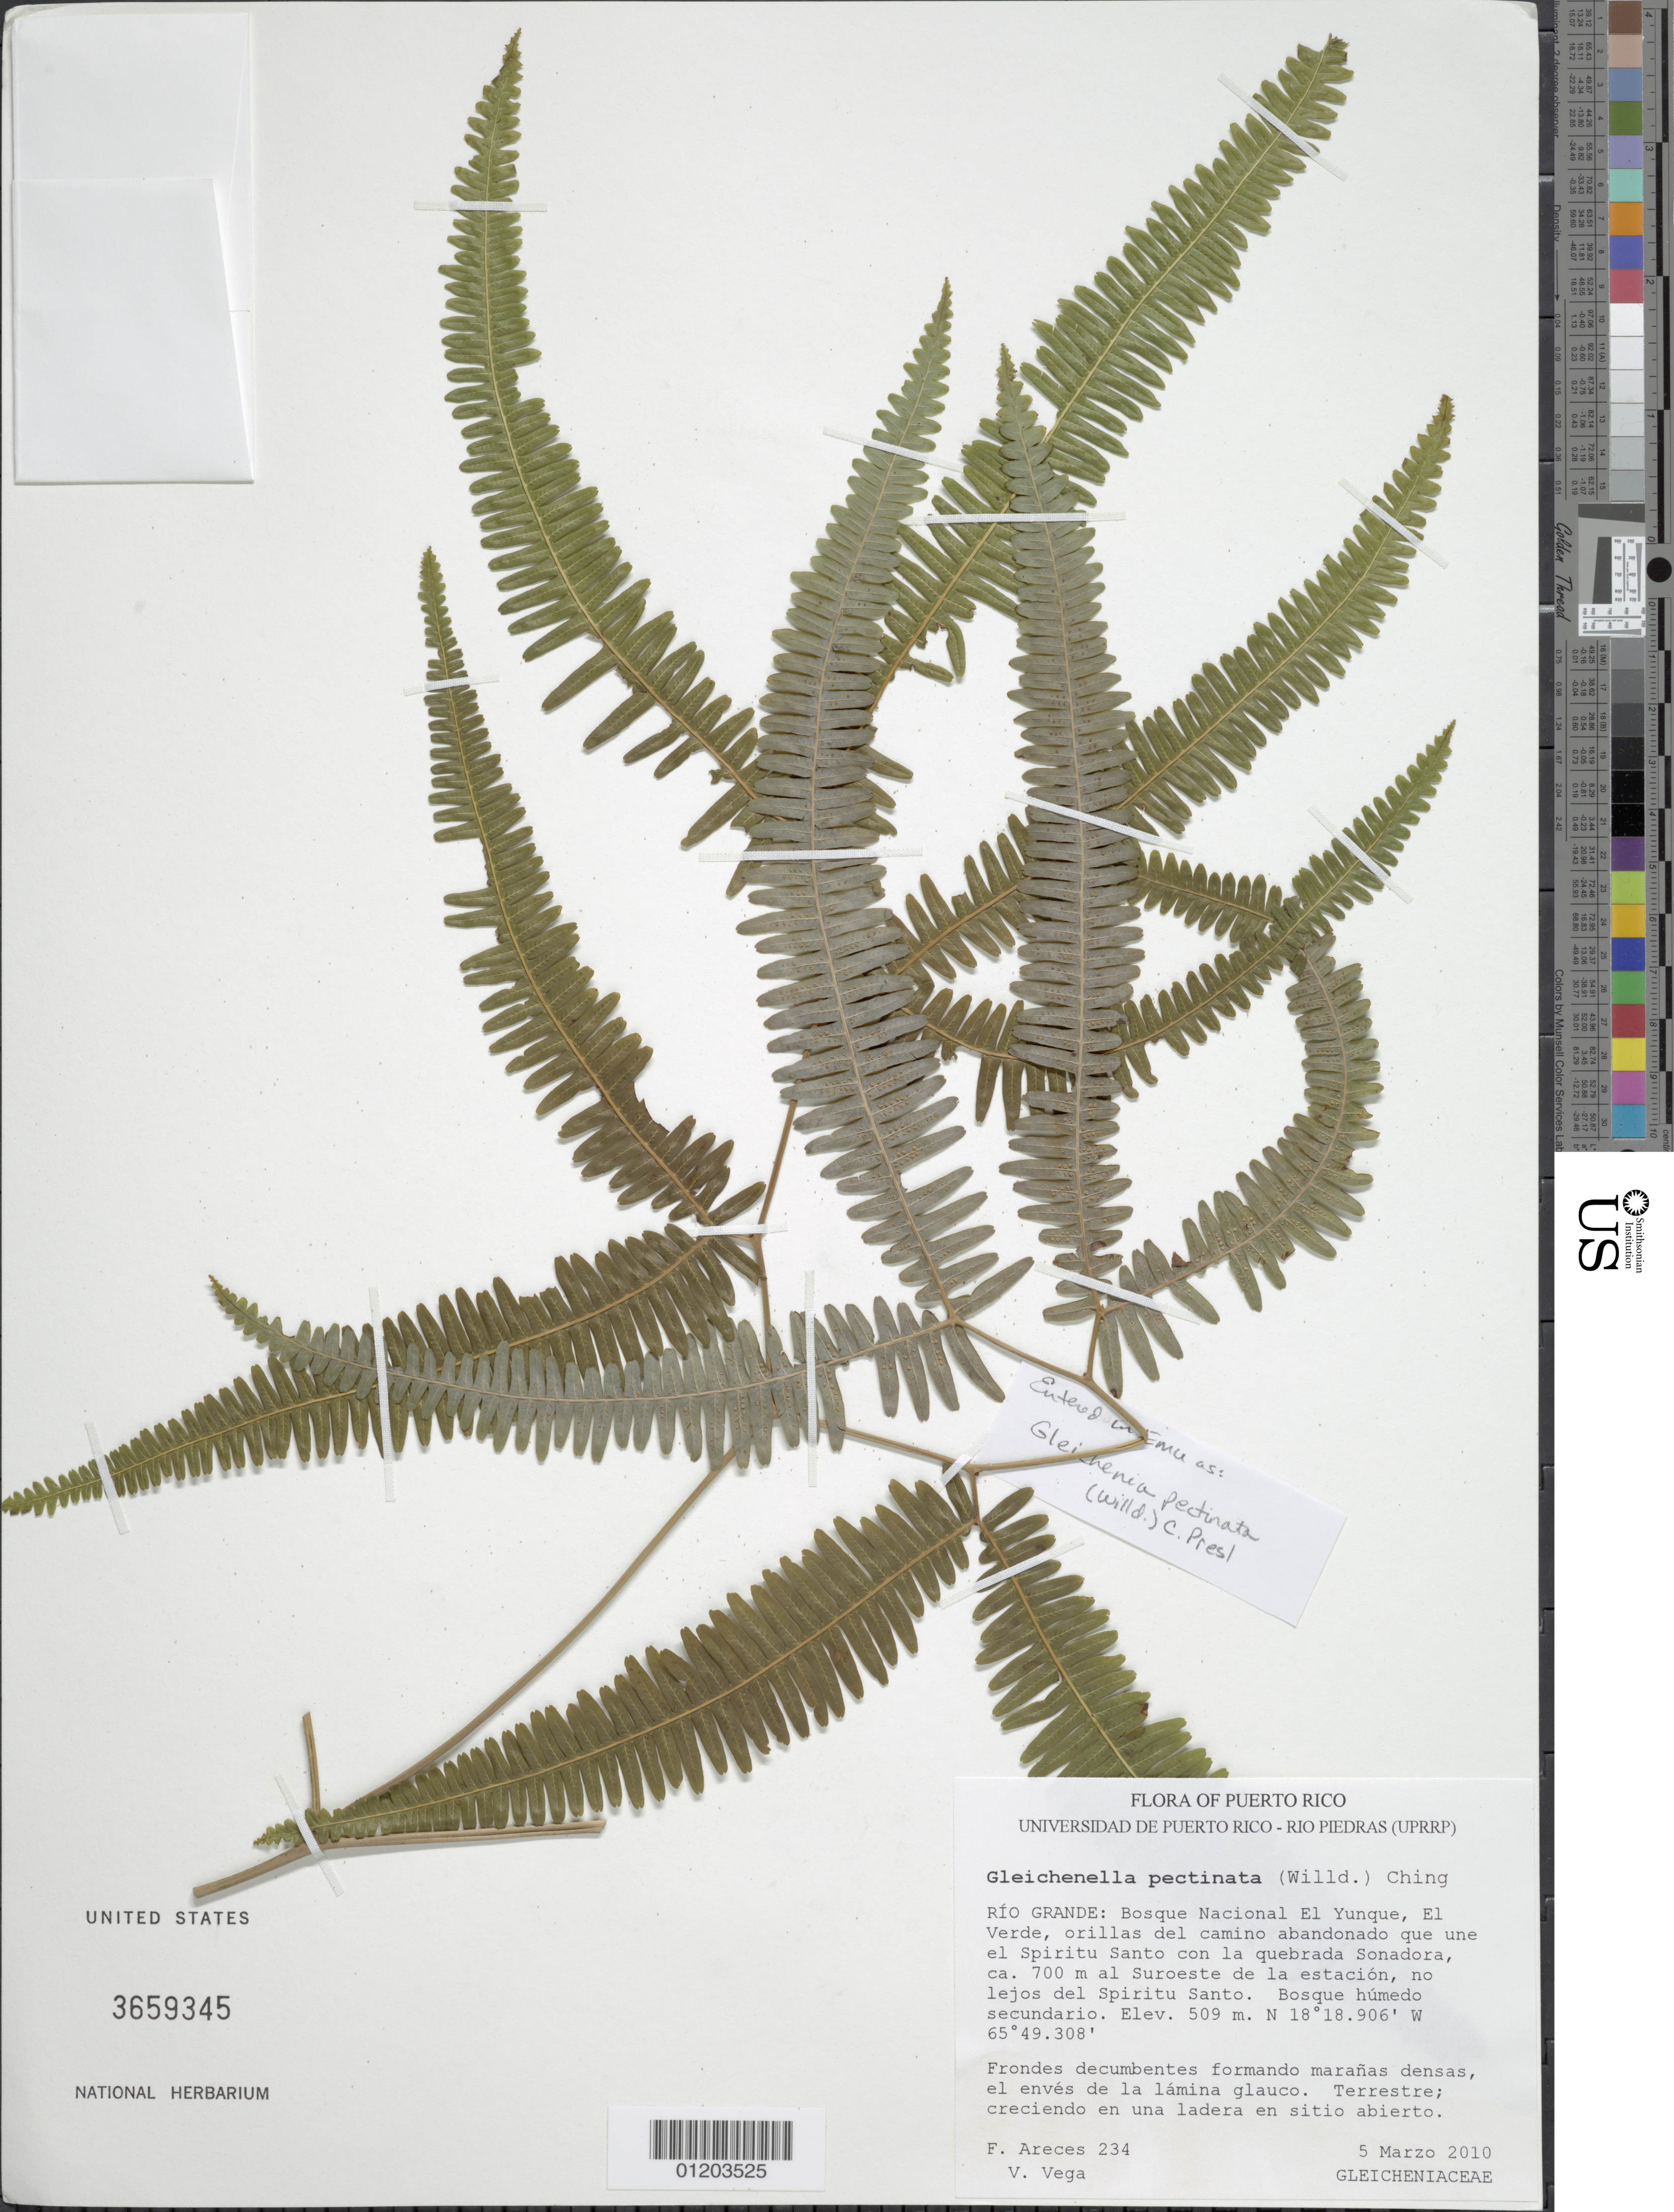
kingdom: Plantae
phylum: Tracheophyta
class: Polypodiopsida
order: Gleicheniales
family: Gleicheniaceae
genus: Gleichenella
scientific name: Gleichenella pectinata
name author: (Willd.) Ching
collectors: F. Areces Berazaín & V. Vega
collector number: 234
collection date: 2010-03-05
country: Puerto Rico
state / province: Río Grande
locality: Bosque Nacional El Yunque, El Verde, orilla del camino abandonado que une el Spiritu Santo con la quebrada Sonadora, ca. 700 m al Suroeste de la estación, no lejos del Spiritu Santo.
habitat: Bosque húmedo secundario.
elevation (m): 509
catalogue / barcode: US 3659345